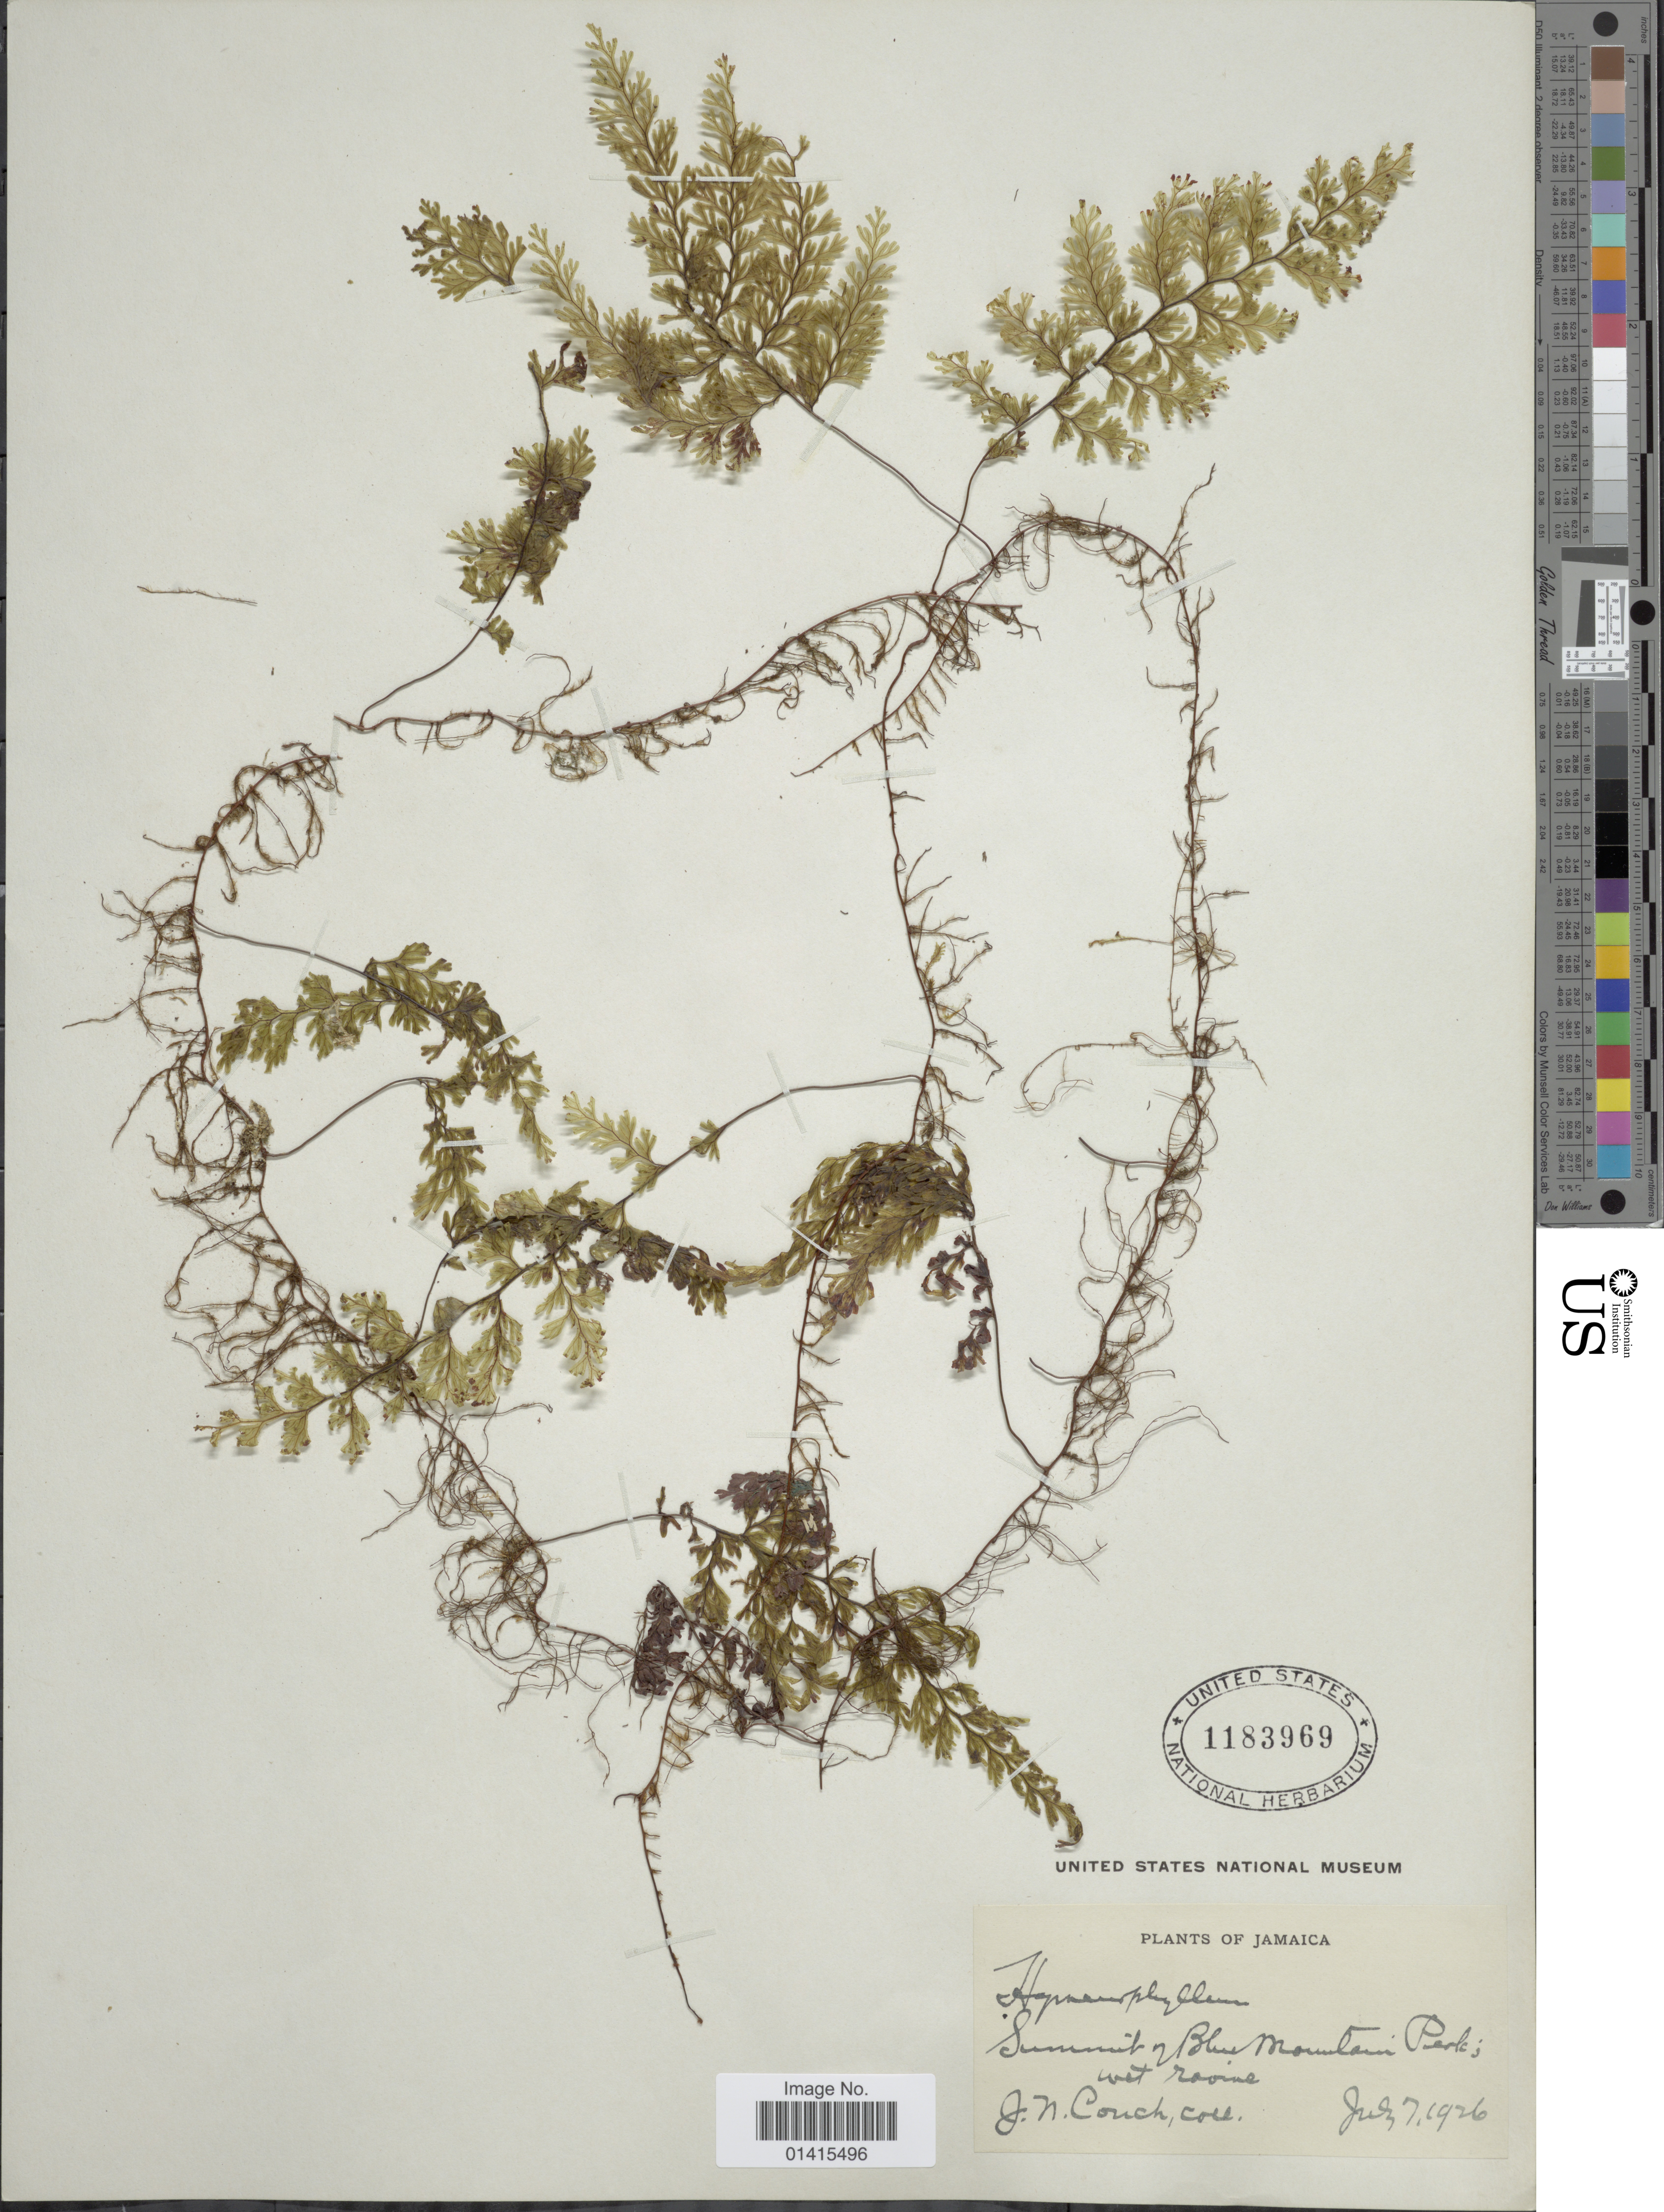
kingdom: Plantae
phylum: Tracheophyta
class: Polypodiopsida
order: Hymenophyllales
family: Hymenophyllaceae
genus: Hymenophyllum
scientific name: Hymenophyllum polyanthos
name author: (Sw.) Sw.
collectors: J. N. Couch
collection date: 1926-07-07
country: Jamaica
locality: Summit of Blue Mountain Peak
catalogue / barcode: US 1183969